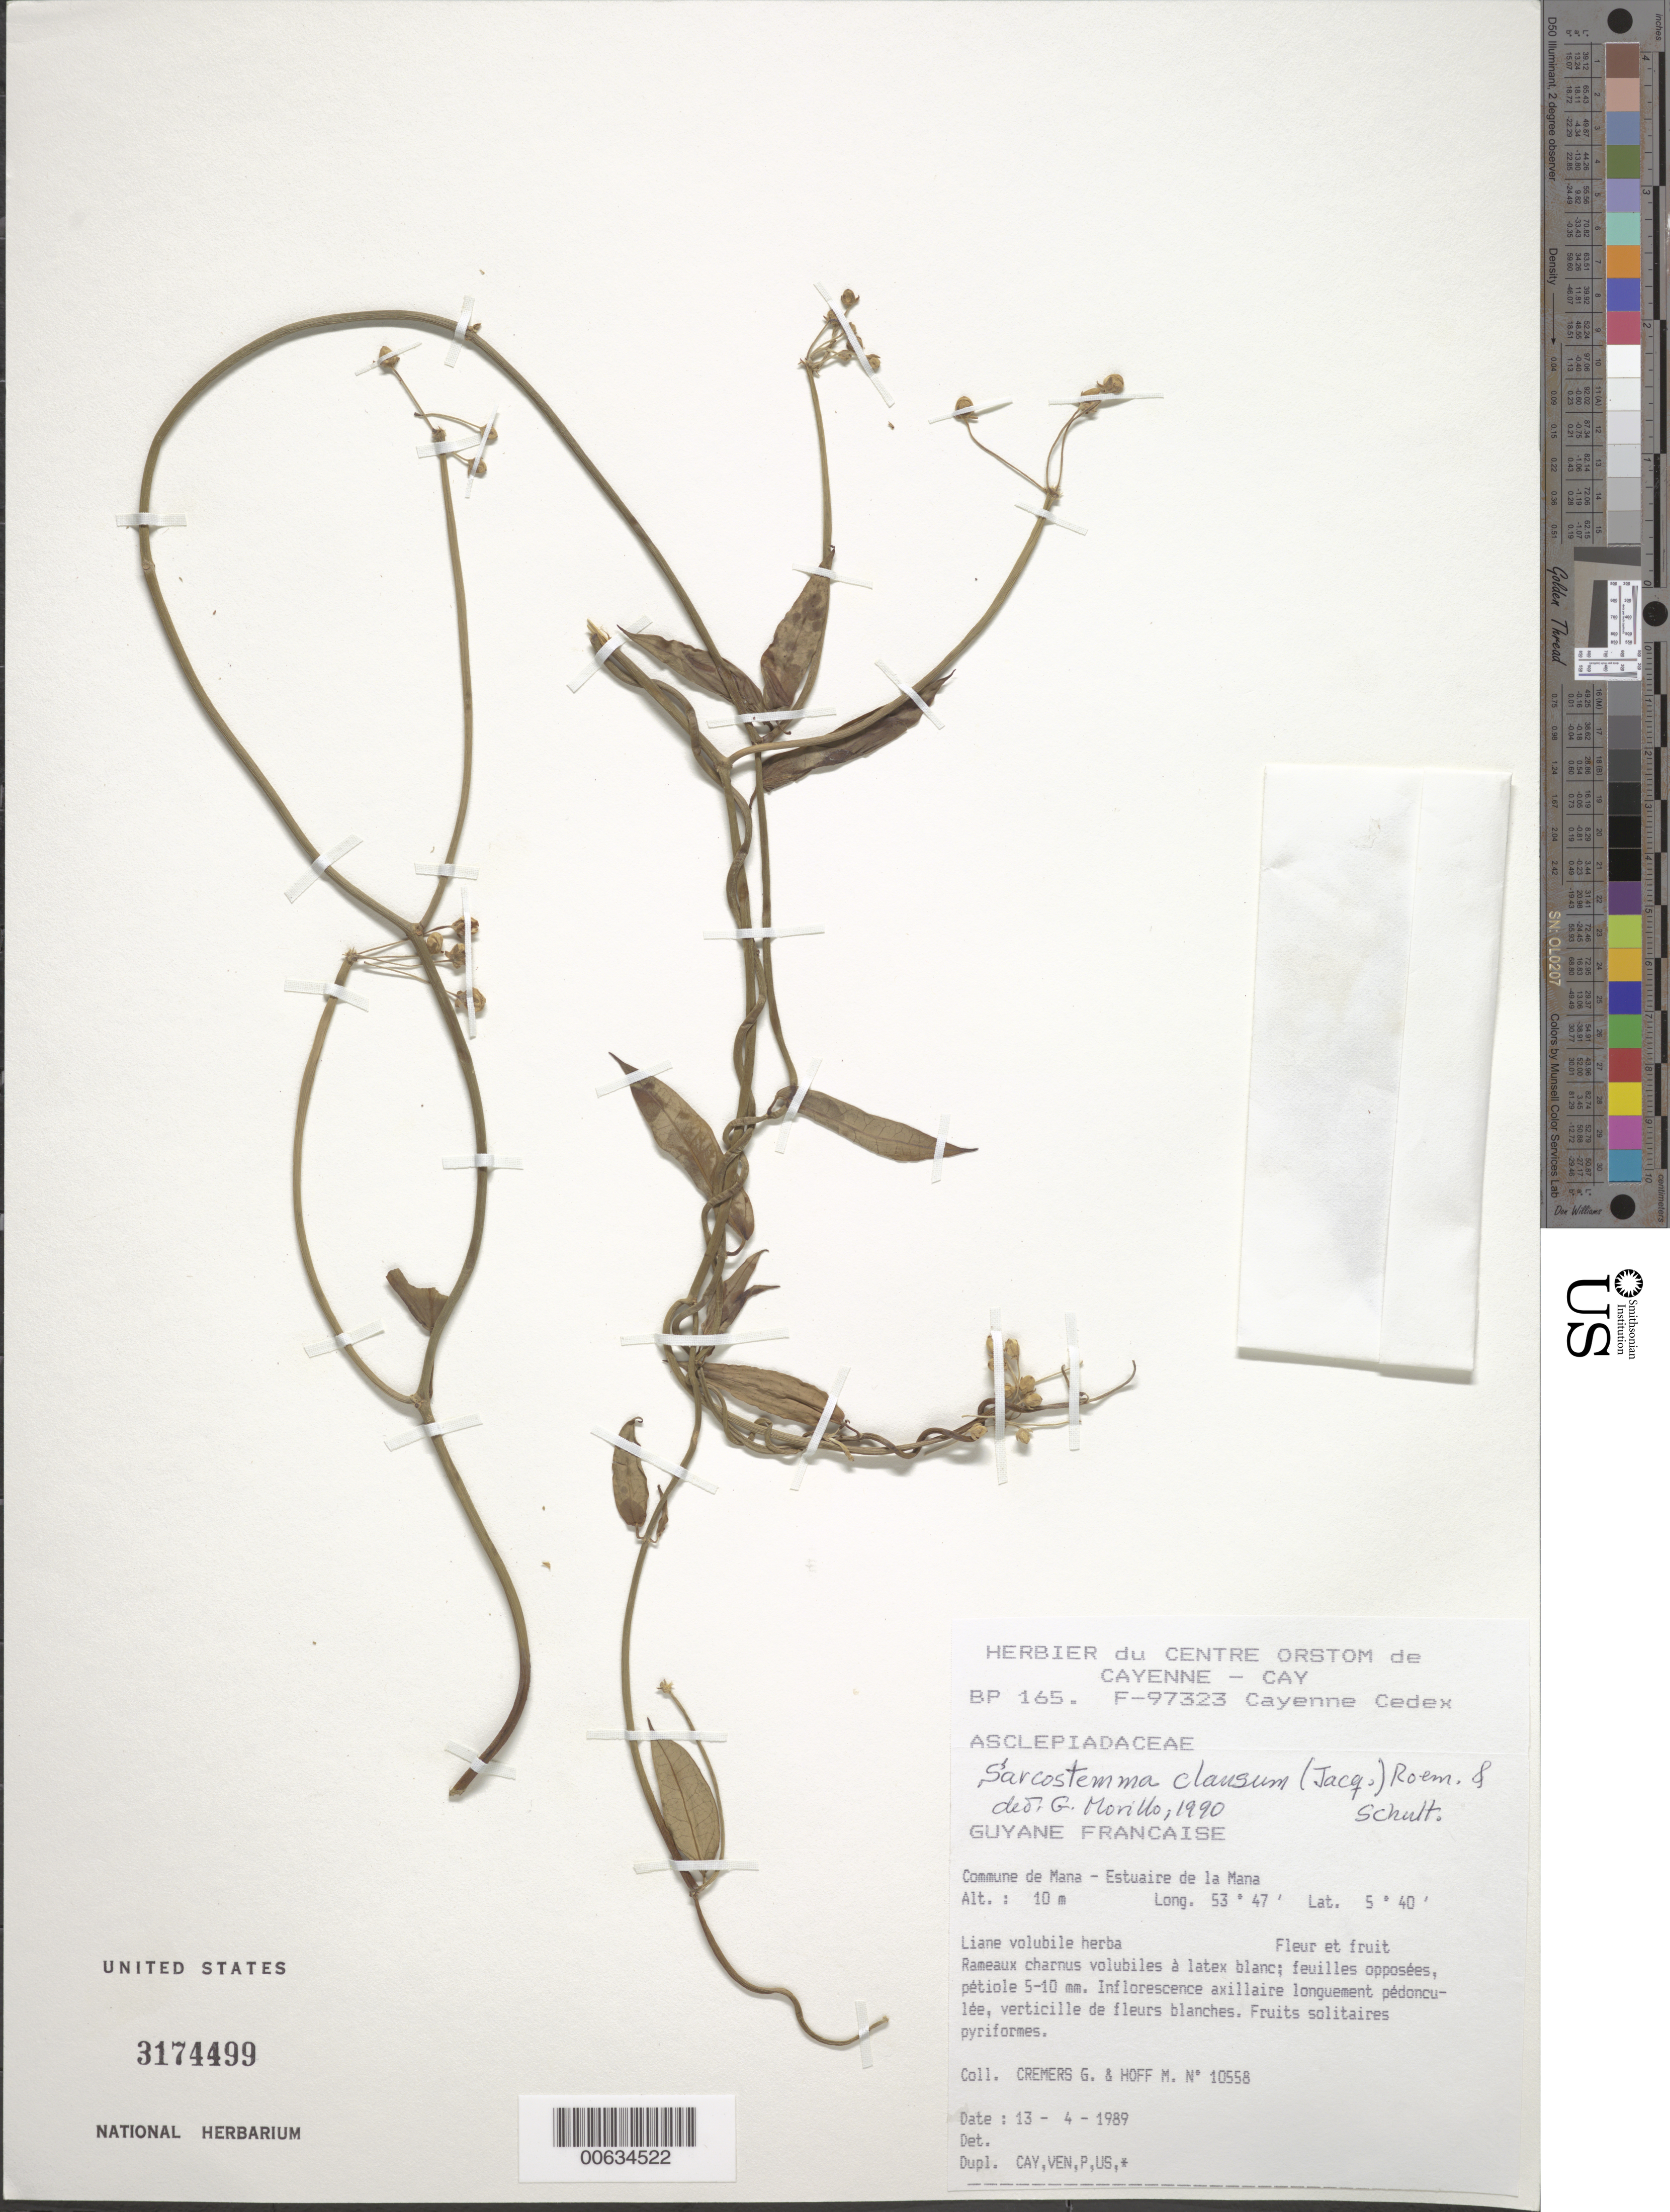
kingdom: Plantae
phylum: Tracheophyta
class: Magnoliopsida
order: Gentianales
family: Apocynaceae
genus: Sarcostemma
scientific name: Sarcostemma clausum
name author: (Jacq.) Schult.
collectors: G. Cremers & M. Hoff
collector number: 10558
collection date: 1989-04-13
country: French Guiana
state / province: Cayenne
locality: Guyane Francaise, Commune de Mana - Estuaire de la Mana.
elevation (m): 10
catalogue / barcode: US 3174499